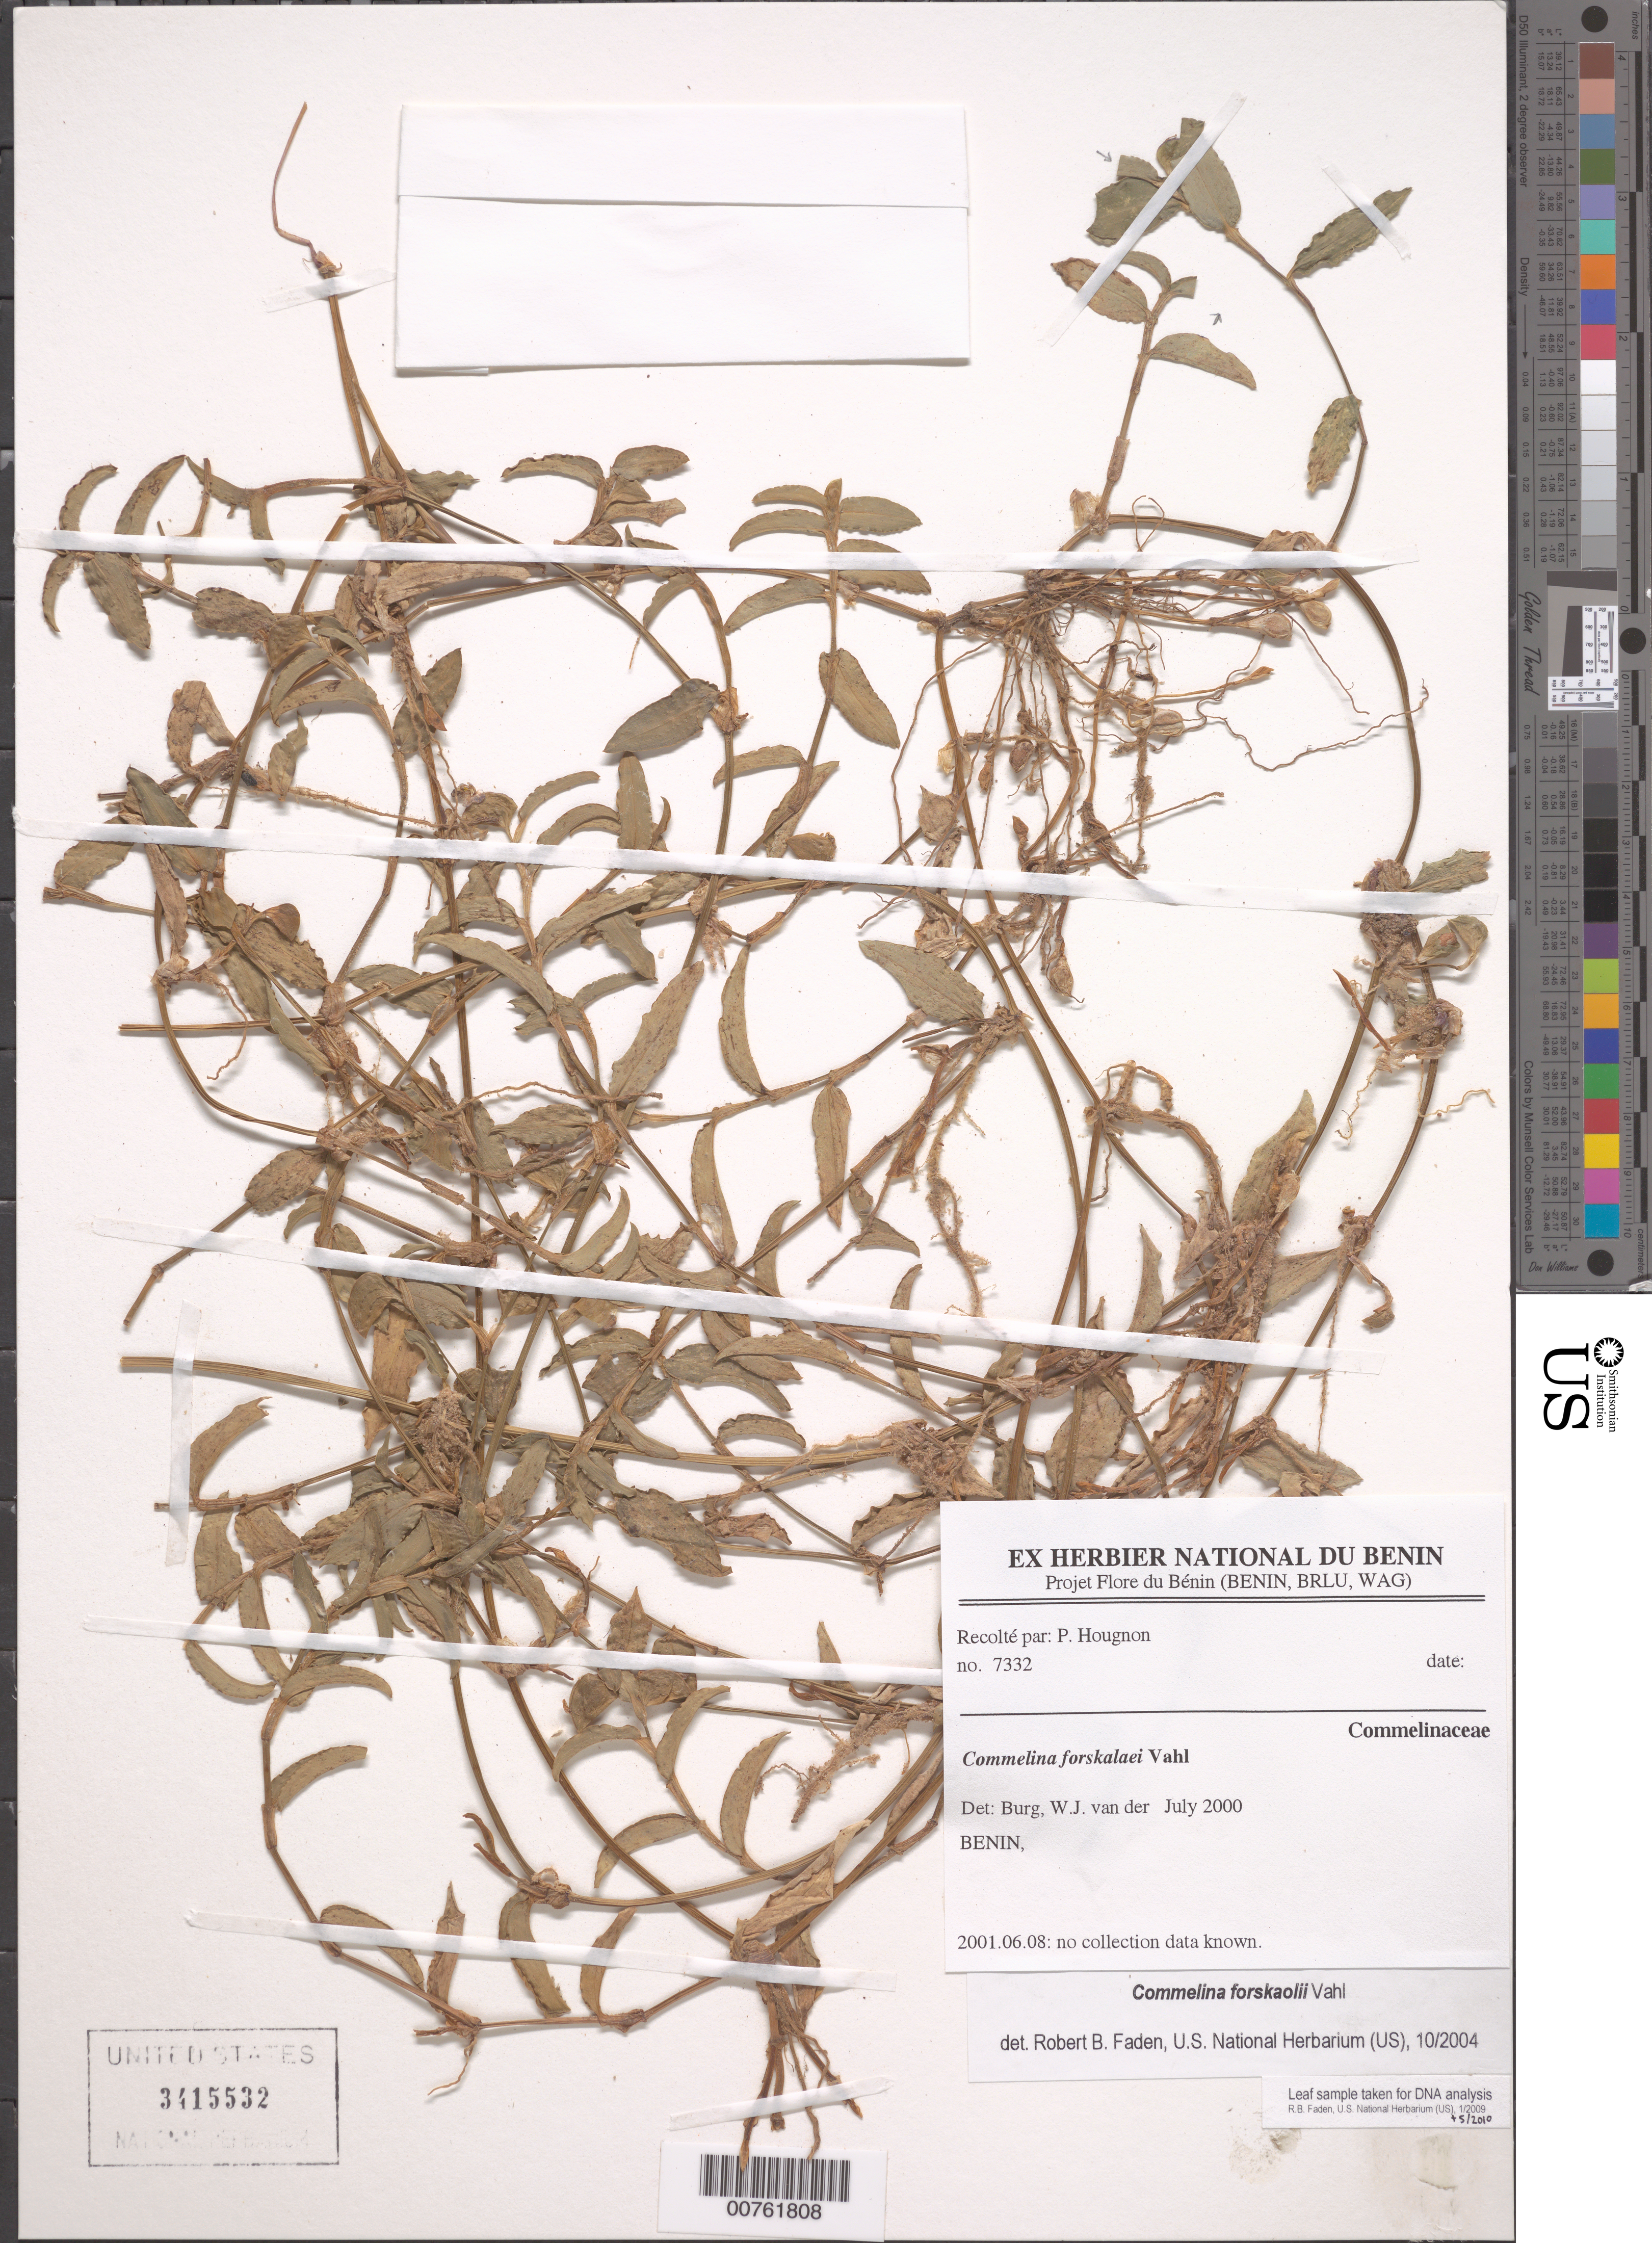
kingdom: Plantae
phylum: Tracheophyta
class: Liliopsida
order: Commelinales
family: Commelinaceae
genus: Commelina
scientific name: Commelina forskaolii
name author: Vahl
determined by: Faden, Robert B., (US), Smithsonian Institution - National Museum of Natural History (UNITED STATES)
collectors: P. Hougnon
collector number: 7332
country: Benin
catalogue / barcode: US 3415532